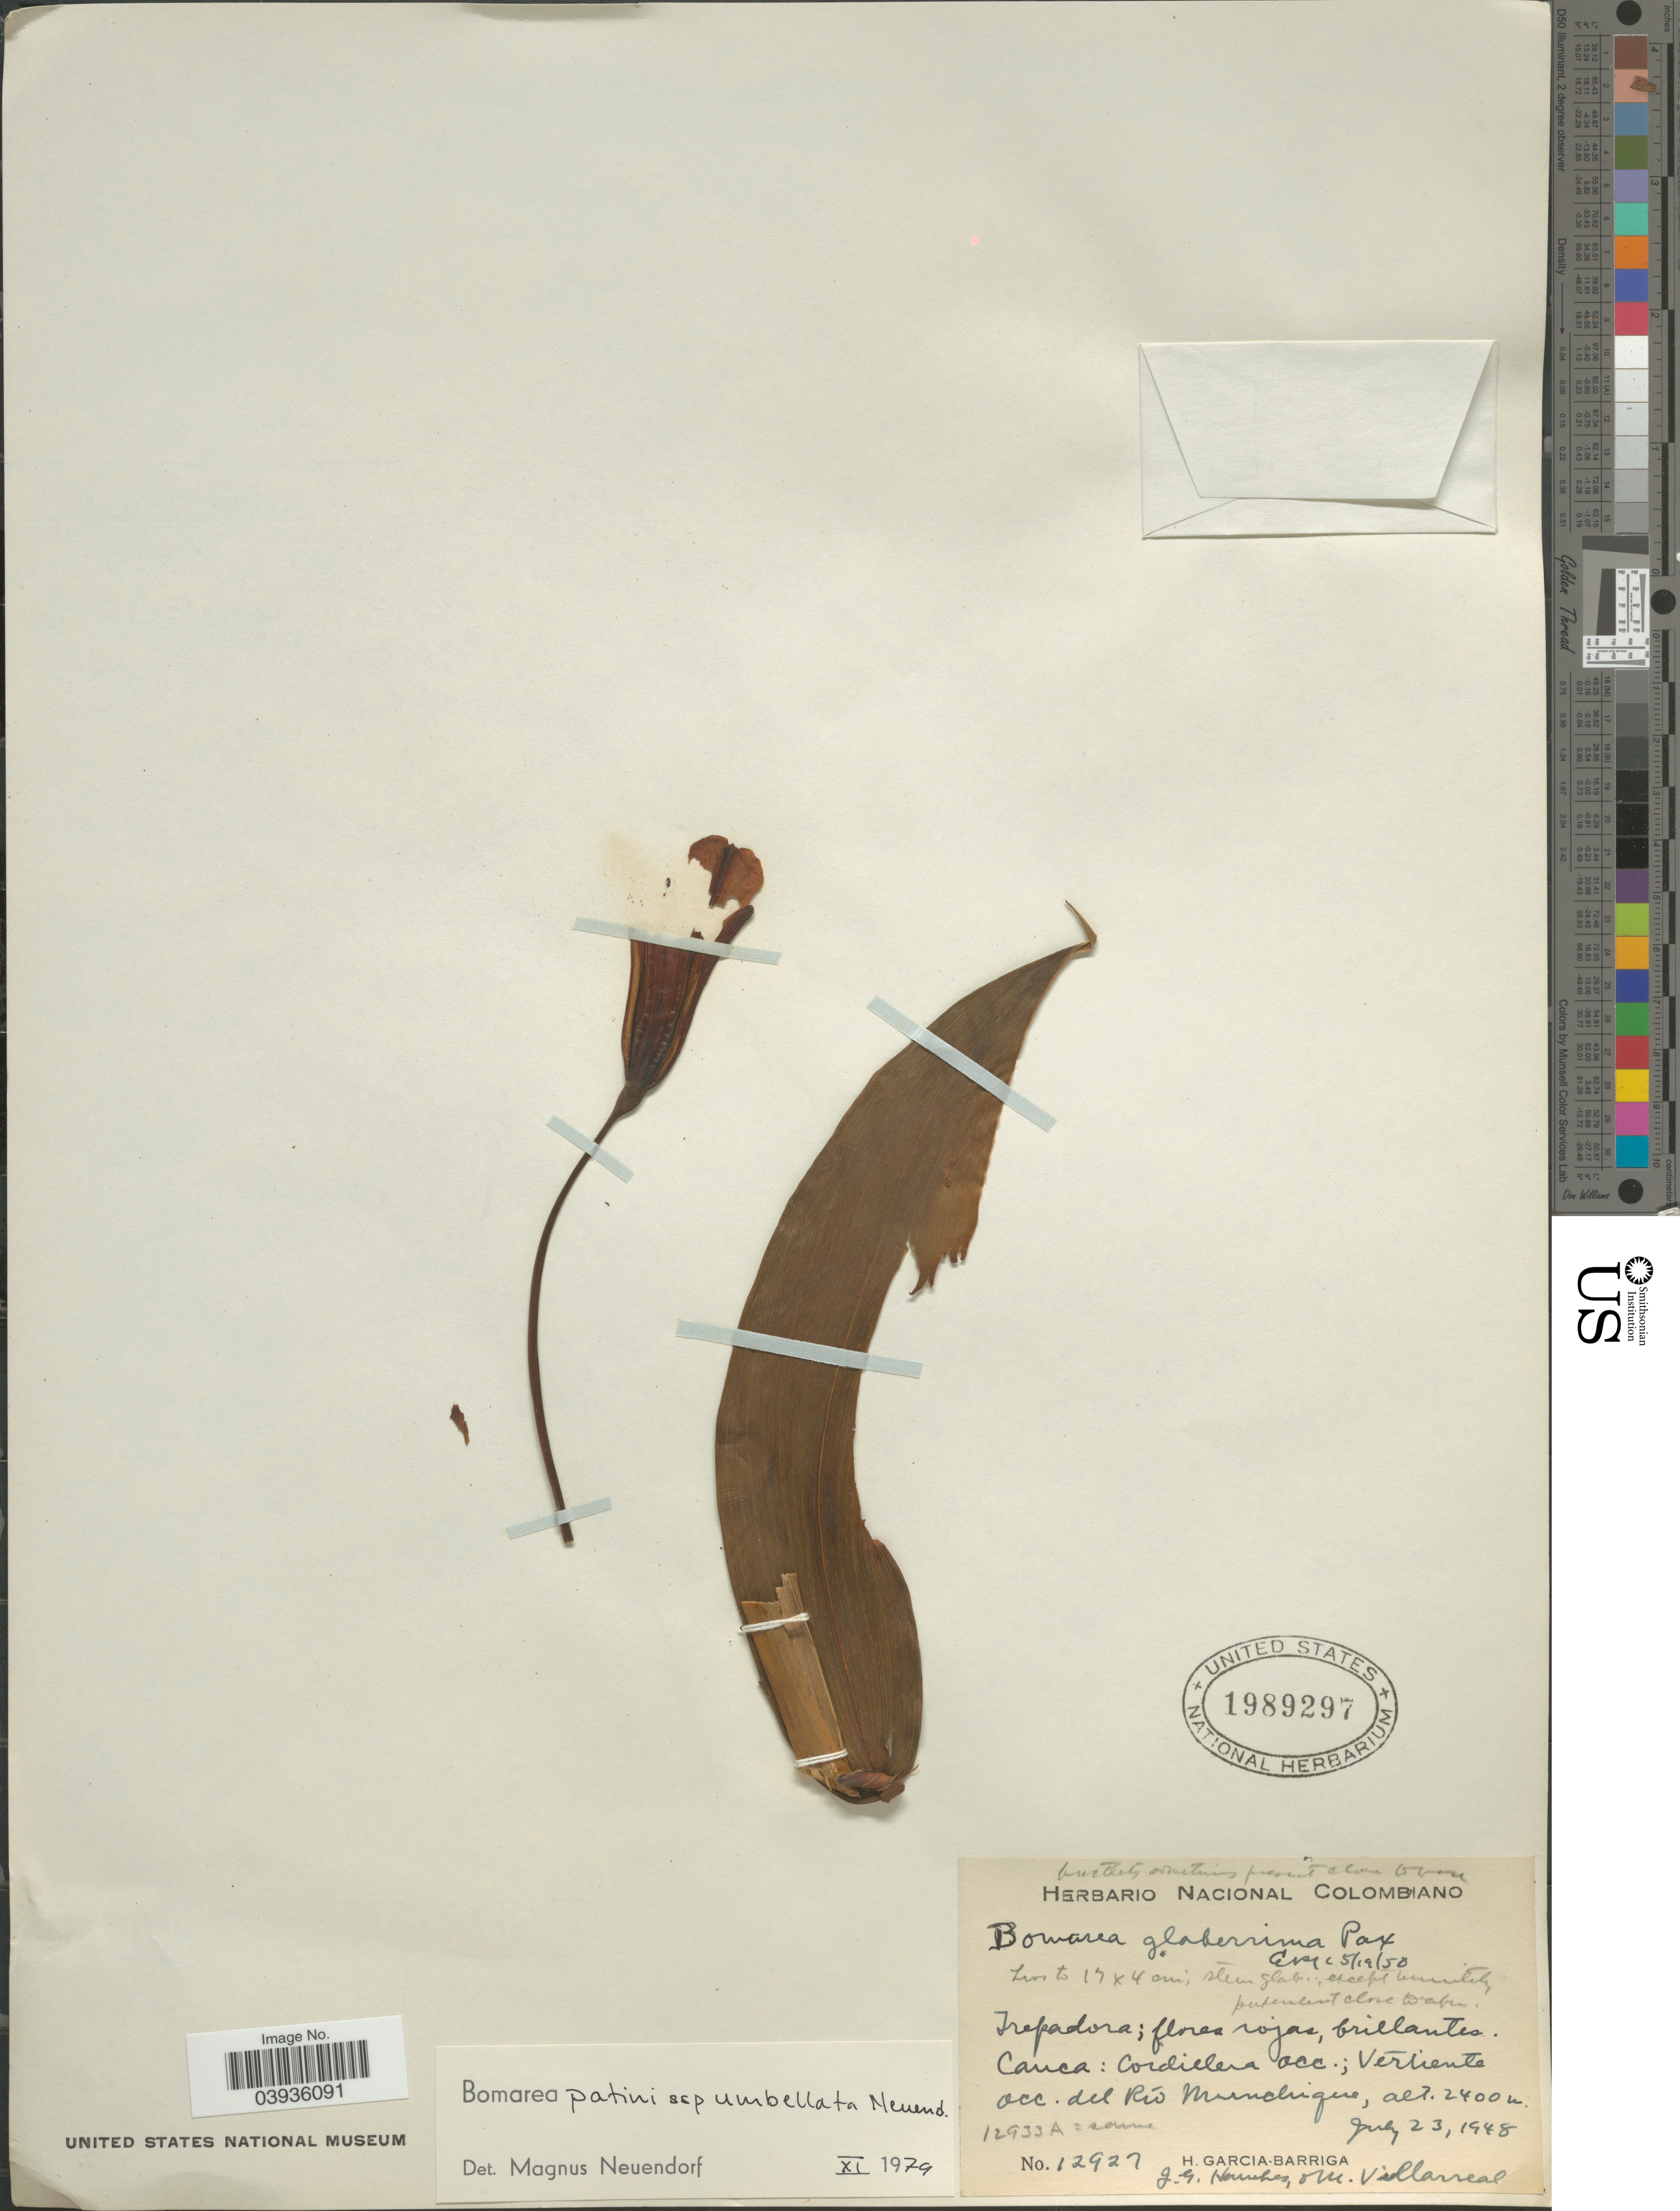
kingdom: Plantae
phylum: Tracheophyta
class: Liliopsida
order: Liliales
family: Alstroemeriaceae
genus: Bomarea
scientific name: Bomarea patinii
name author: Baker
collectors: H. García Barriga, J. Hawkes & M. Villarreal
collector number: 12927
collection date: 1948-07-23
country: Colombia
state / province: Cauca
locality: Cordillera Occ.; Vertiente occ. del Río Munchique.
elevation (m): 2400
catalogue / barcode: US 1989297